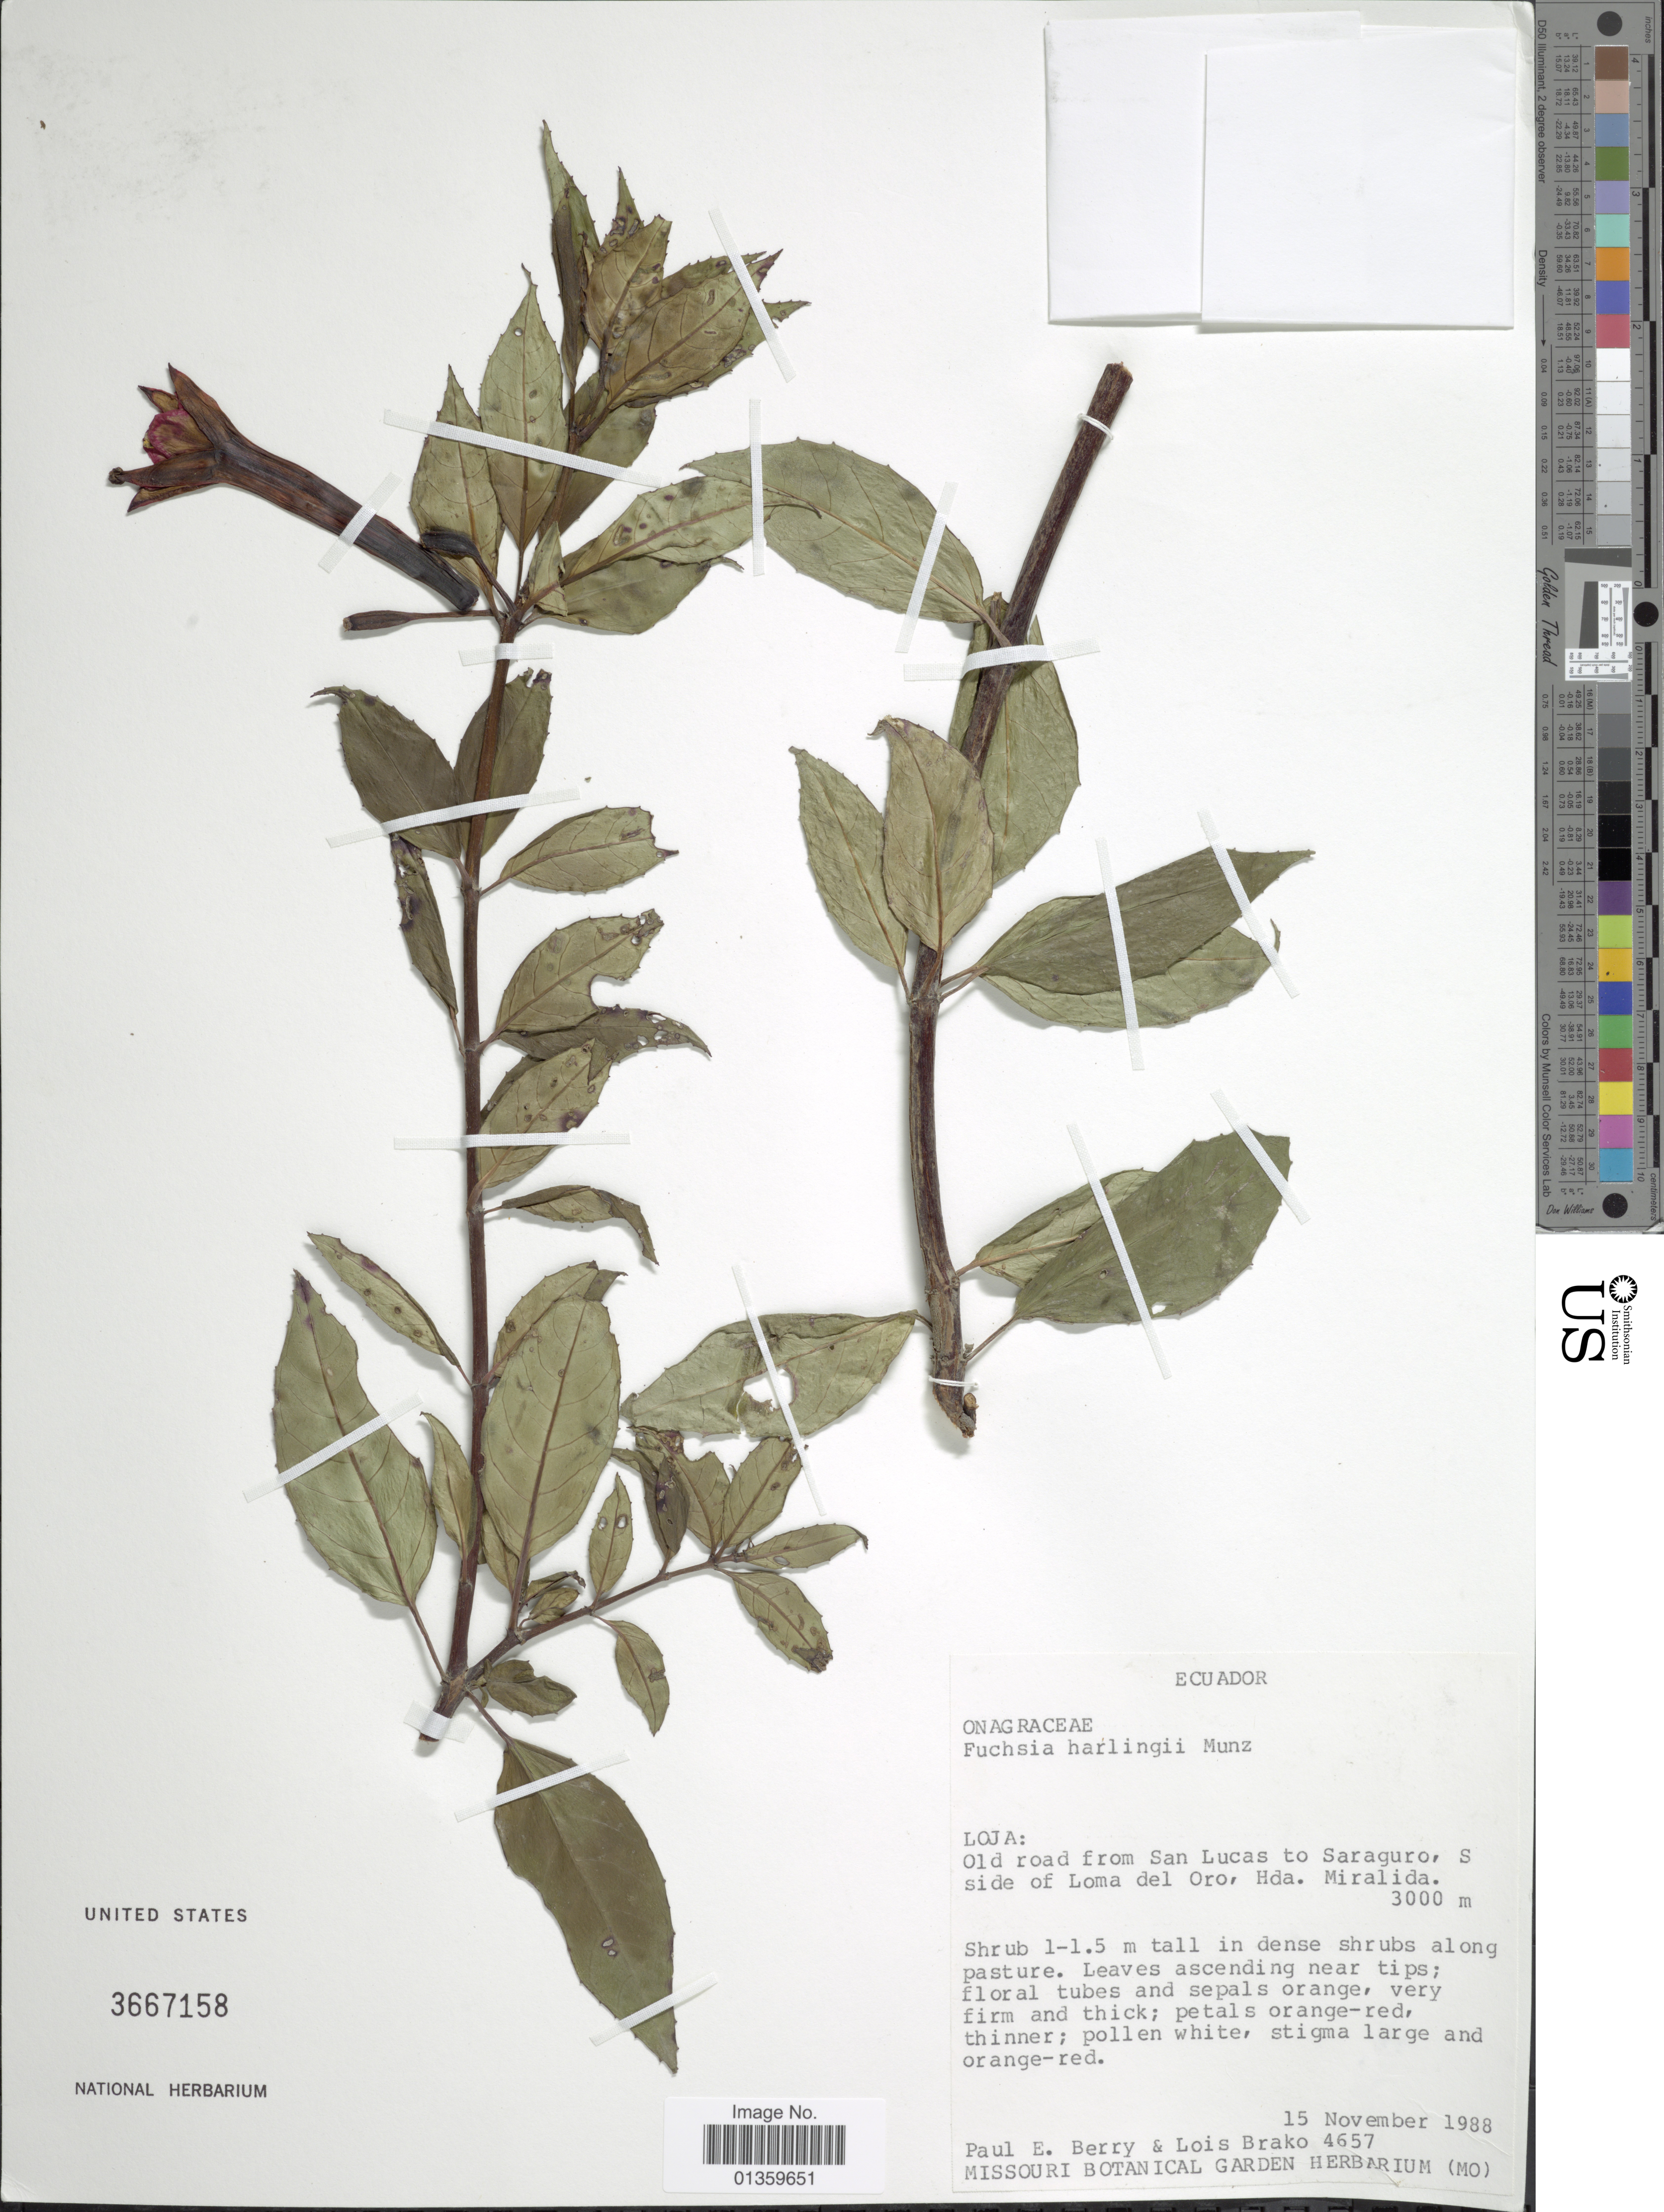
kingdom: Plantae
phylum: Tracheophyta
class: Magnoliopsida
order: Myrtales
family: Onagraceae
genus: Fuchsia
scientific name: Fuchsia harlingii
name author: Munz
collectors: P. E. Berry & L. Brako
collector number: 4657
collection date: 1988-11-15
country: Ecuador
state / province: Loja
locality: Old road from San Lucas to Saraguro, S side of Loma del Oro, Hda. Miralida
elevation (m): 3000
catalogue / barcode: US 3667158